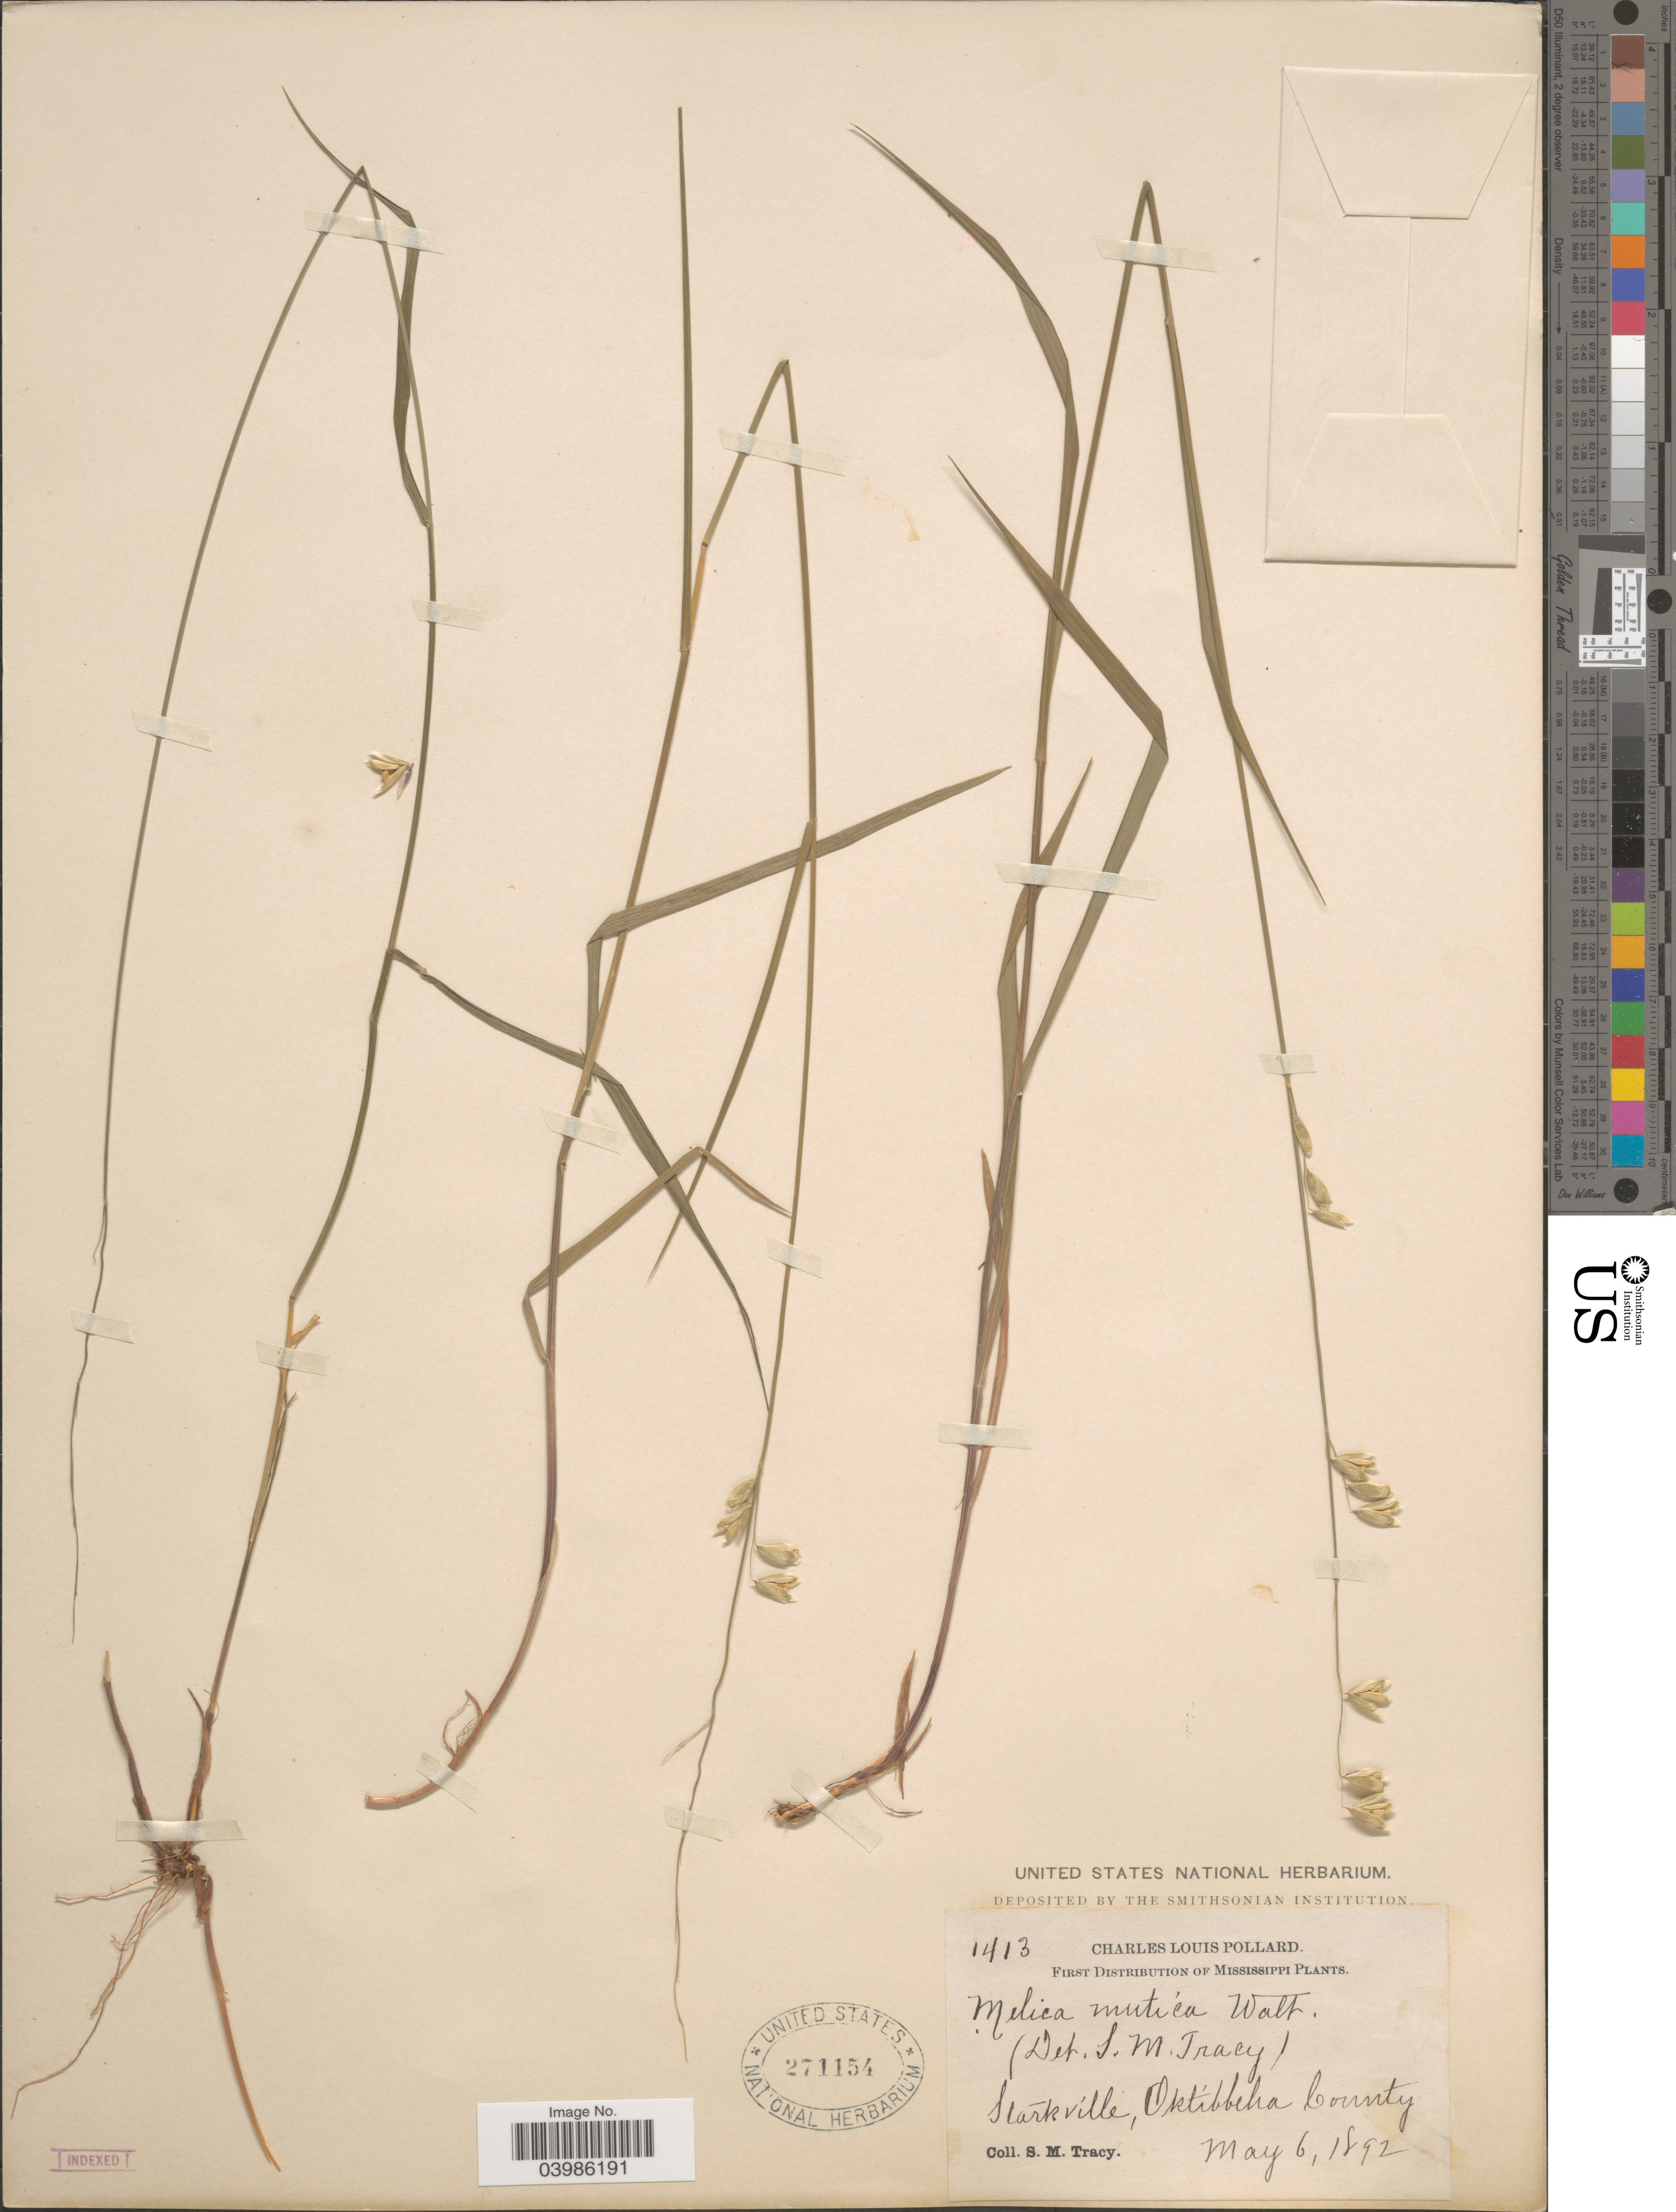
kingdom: Plantae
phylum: Tracheophyta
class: Liliopsida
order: Poales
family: Poaceae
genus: Melica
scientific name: Melica mutica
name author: Walter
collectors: S. M. Tracy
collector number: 1413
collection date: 1892-05-06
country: United States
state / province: Mississippi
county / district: Oktibbeha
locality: Starkville, Oktibbeha County.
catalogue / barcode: US 271154